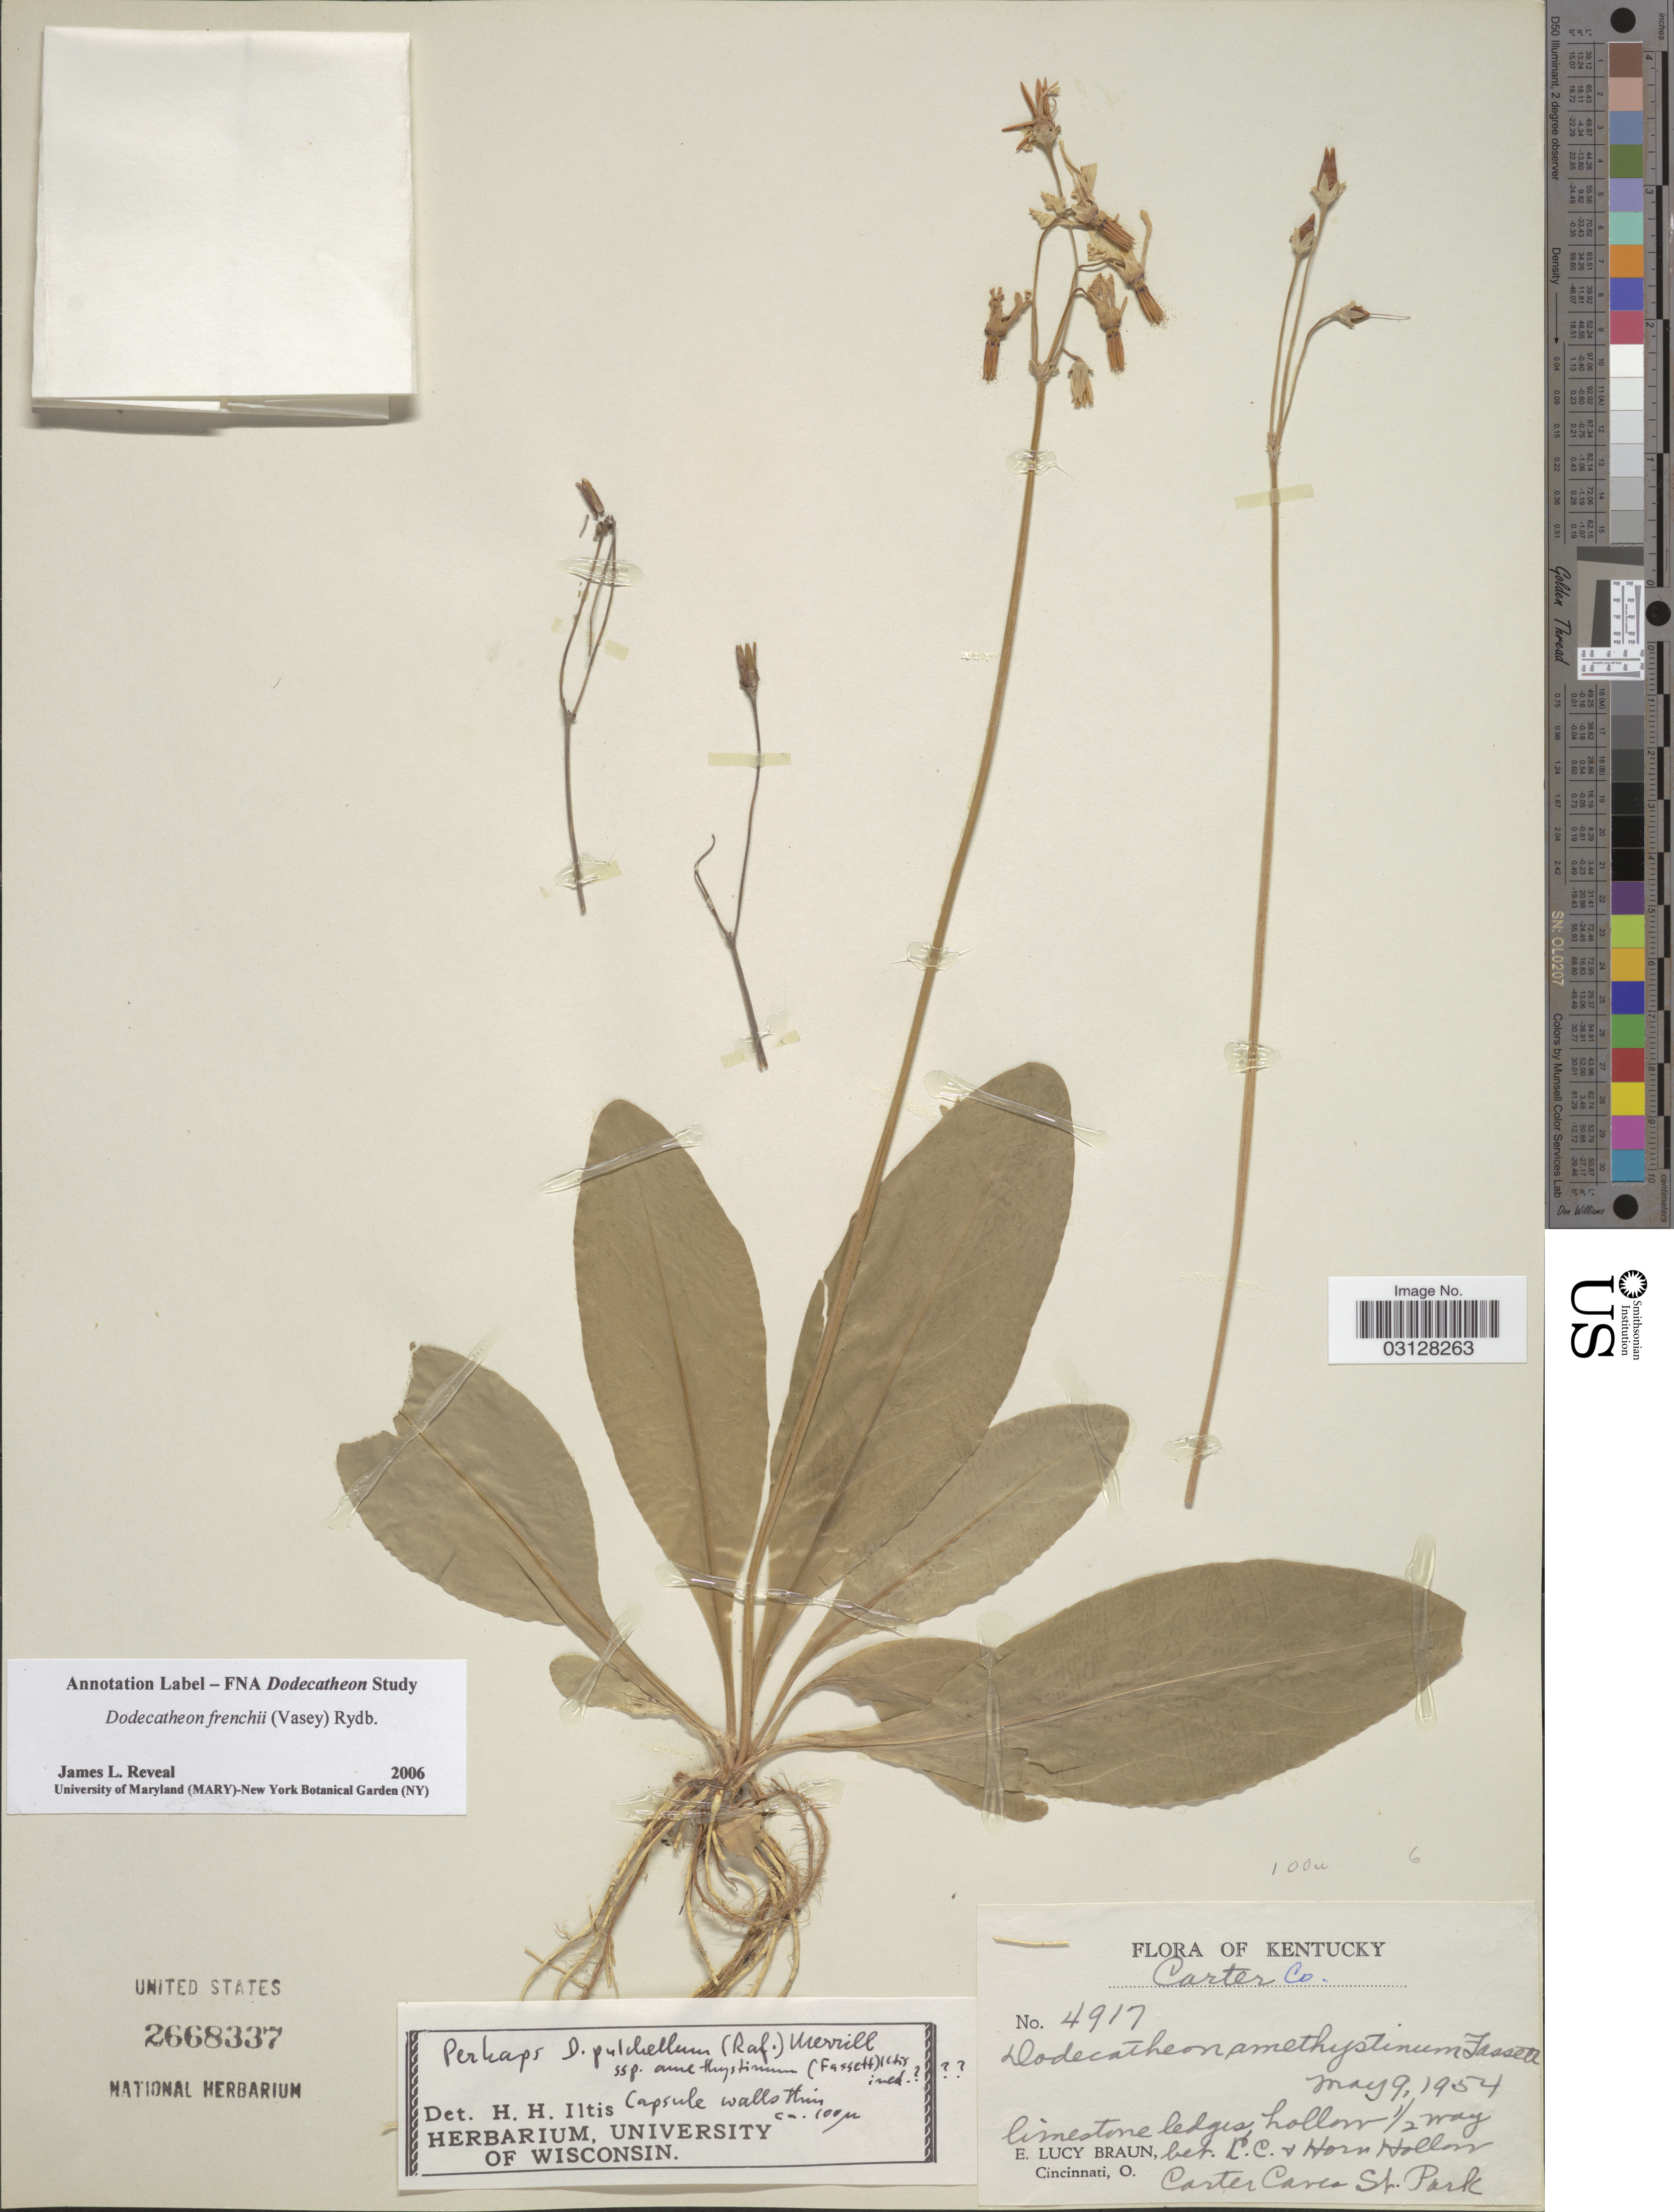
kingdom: Plantae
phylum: Tracheophyta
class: Magnoliopsida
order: Ericales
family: Primulaceae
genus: Dodecatheon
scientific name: Dodecatheon frenchii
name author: (Vasey) Rydb.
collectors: E. L. Braun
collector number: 4917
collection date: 1954-05-09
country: United States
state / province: Kentucky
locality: Carter Co. Limestone hedges hollow ½ way bet. C.C. + Horn Hollow, Carter Caves St. Park.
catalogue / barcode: US 2668337